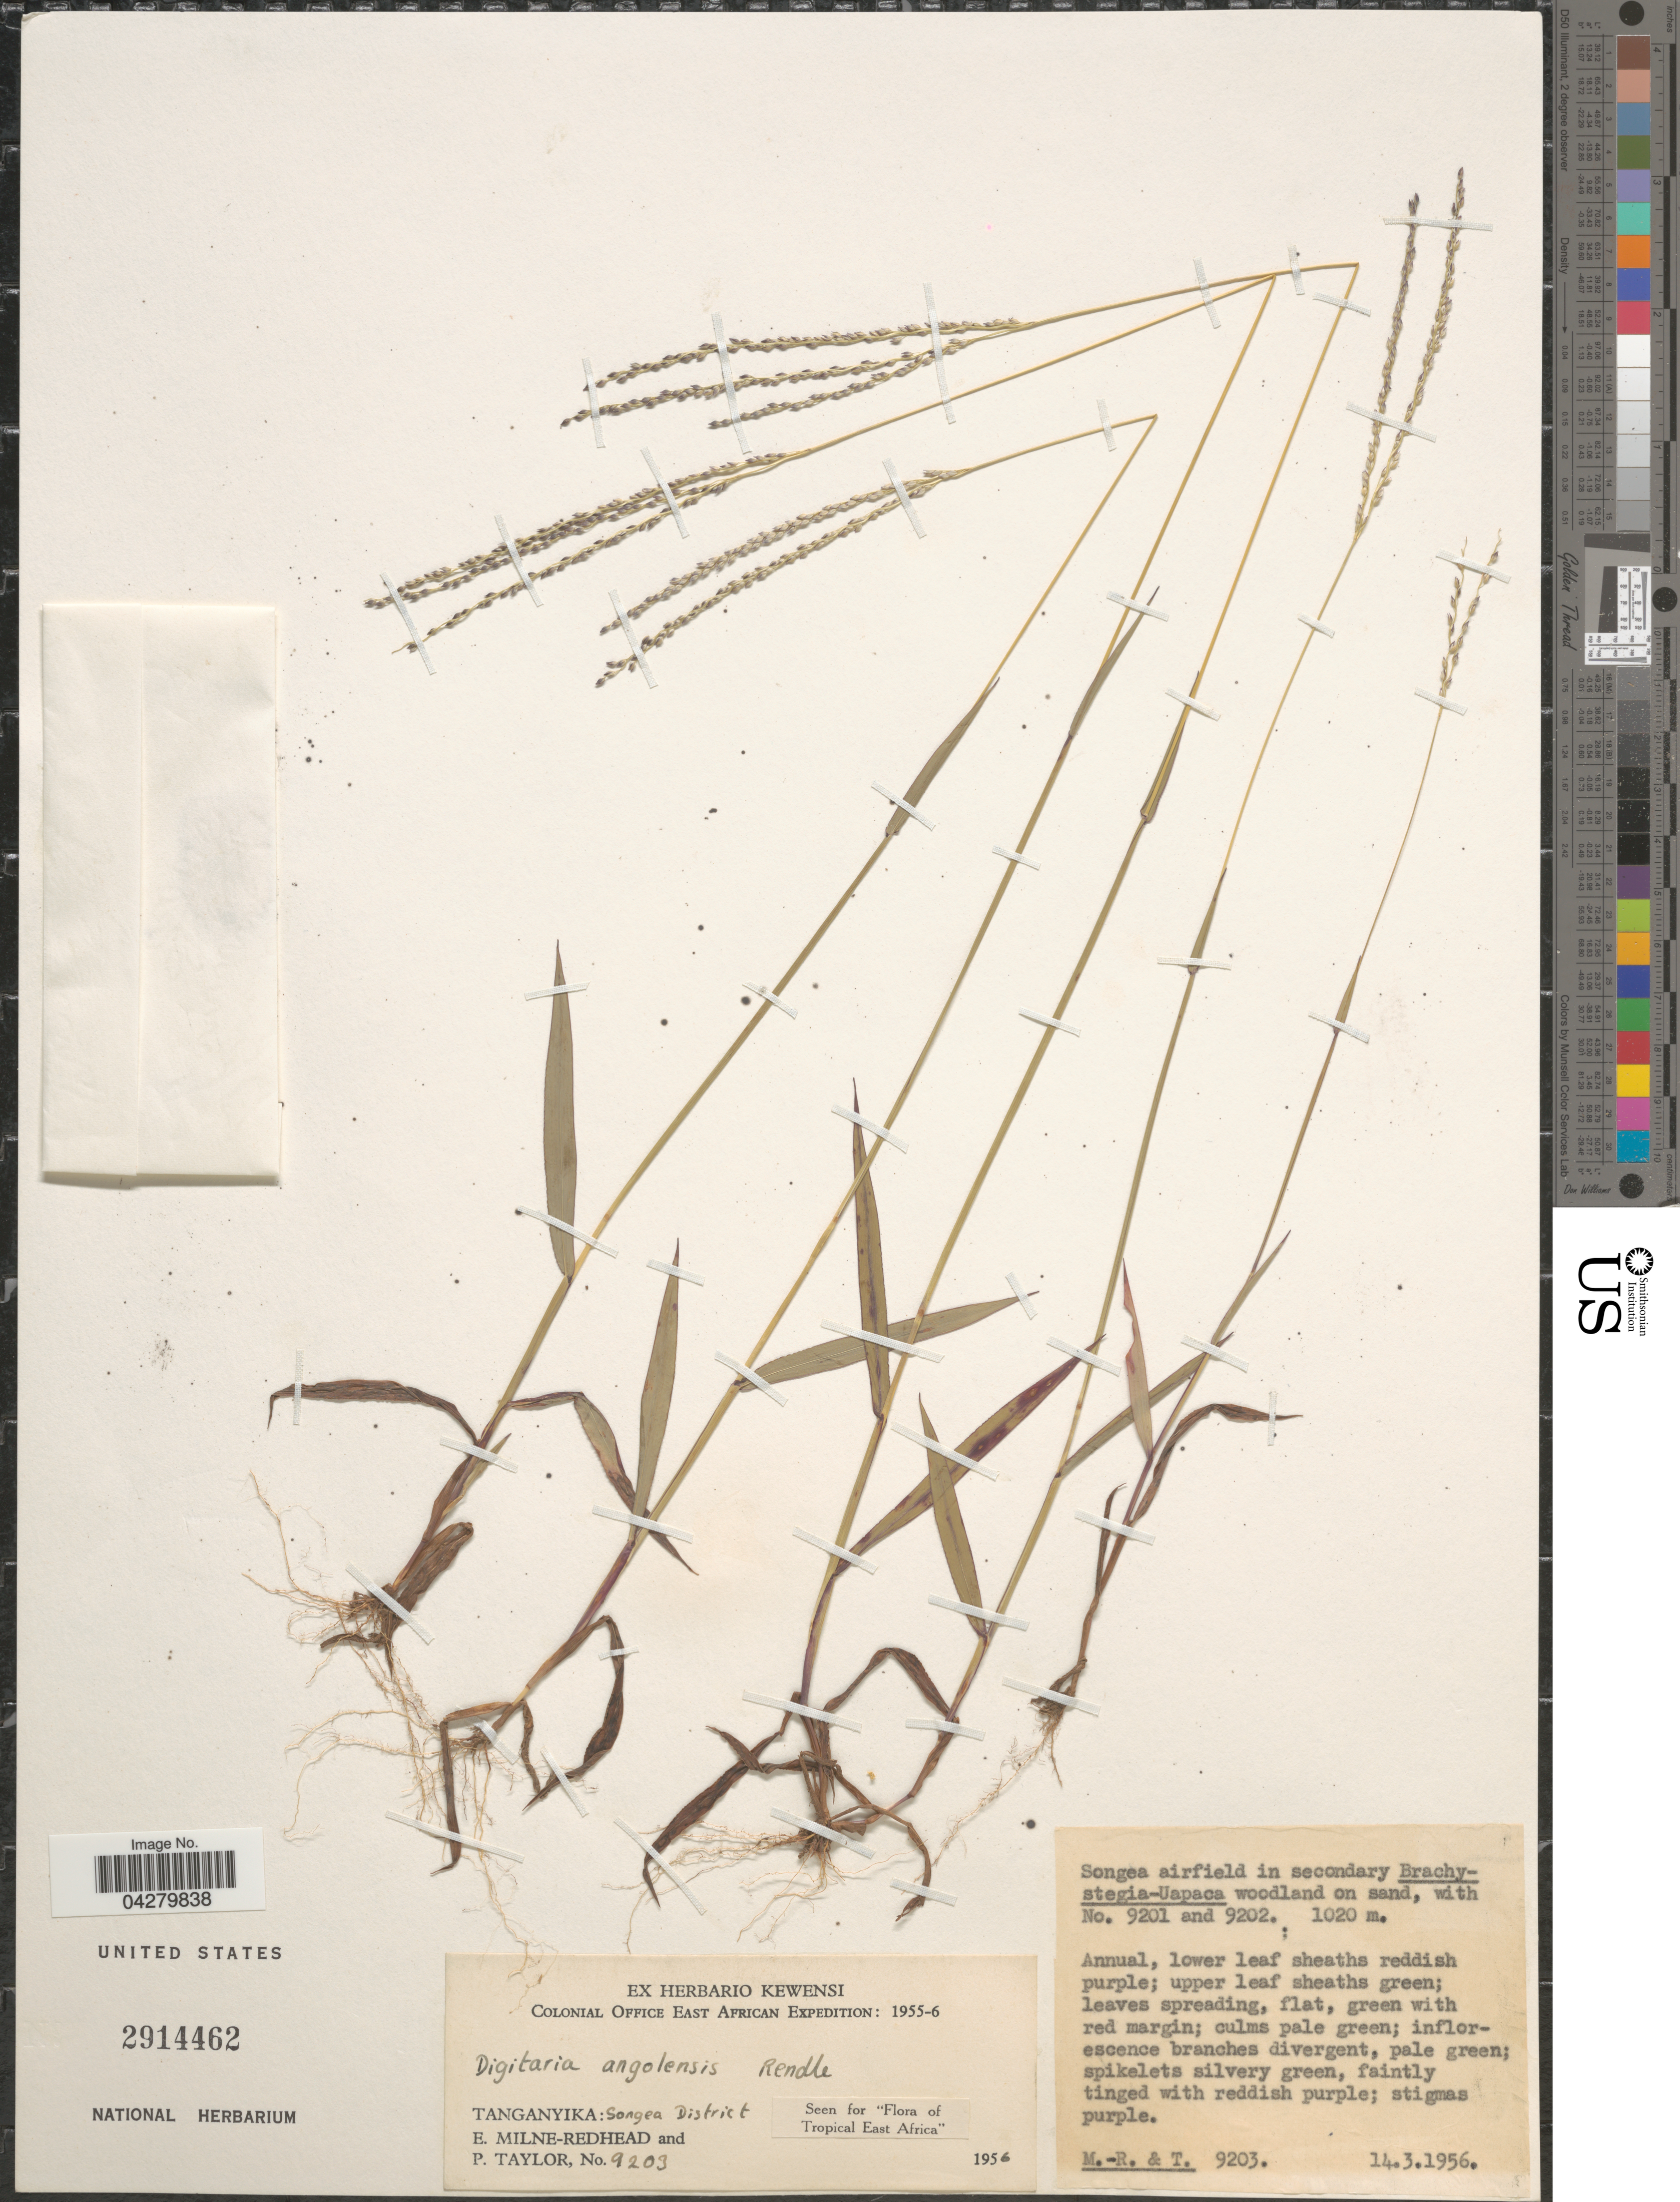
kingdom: Plantae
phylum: Tracheophyta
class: Liliopsida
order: Poales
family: Poaceae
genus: Digitaria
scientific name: Digitaria angolensis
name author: Rendle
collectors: E. W. Milne-Redhead & P. Taylor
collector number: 9203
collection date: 1956-03-14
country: Tanzania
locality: Colonial Office East African Expedition: 1955-6. Tanganyika: Songea District. Songea airfield.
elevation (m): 1020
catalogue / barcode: US 2914462